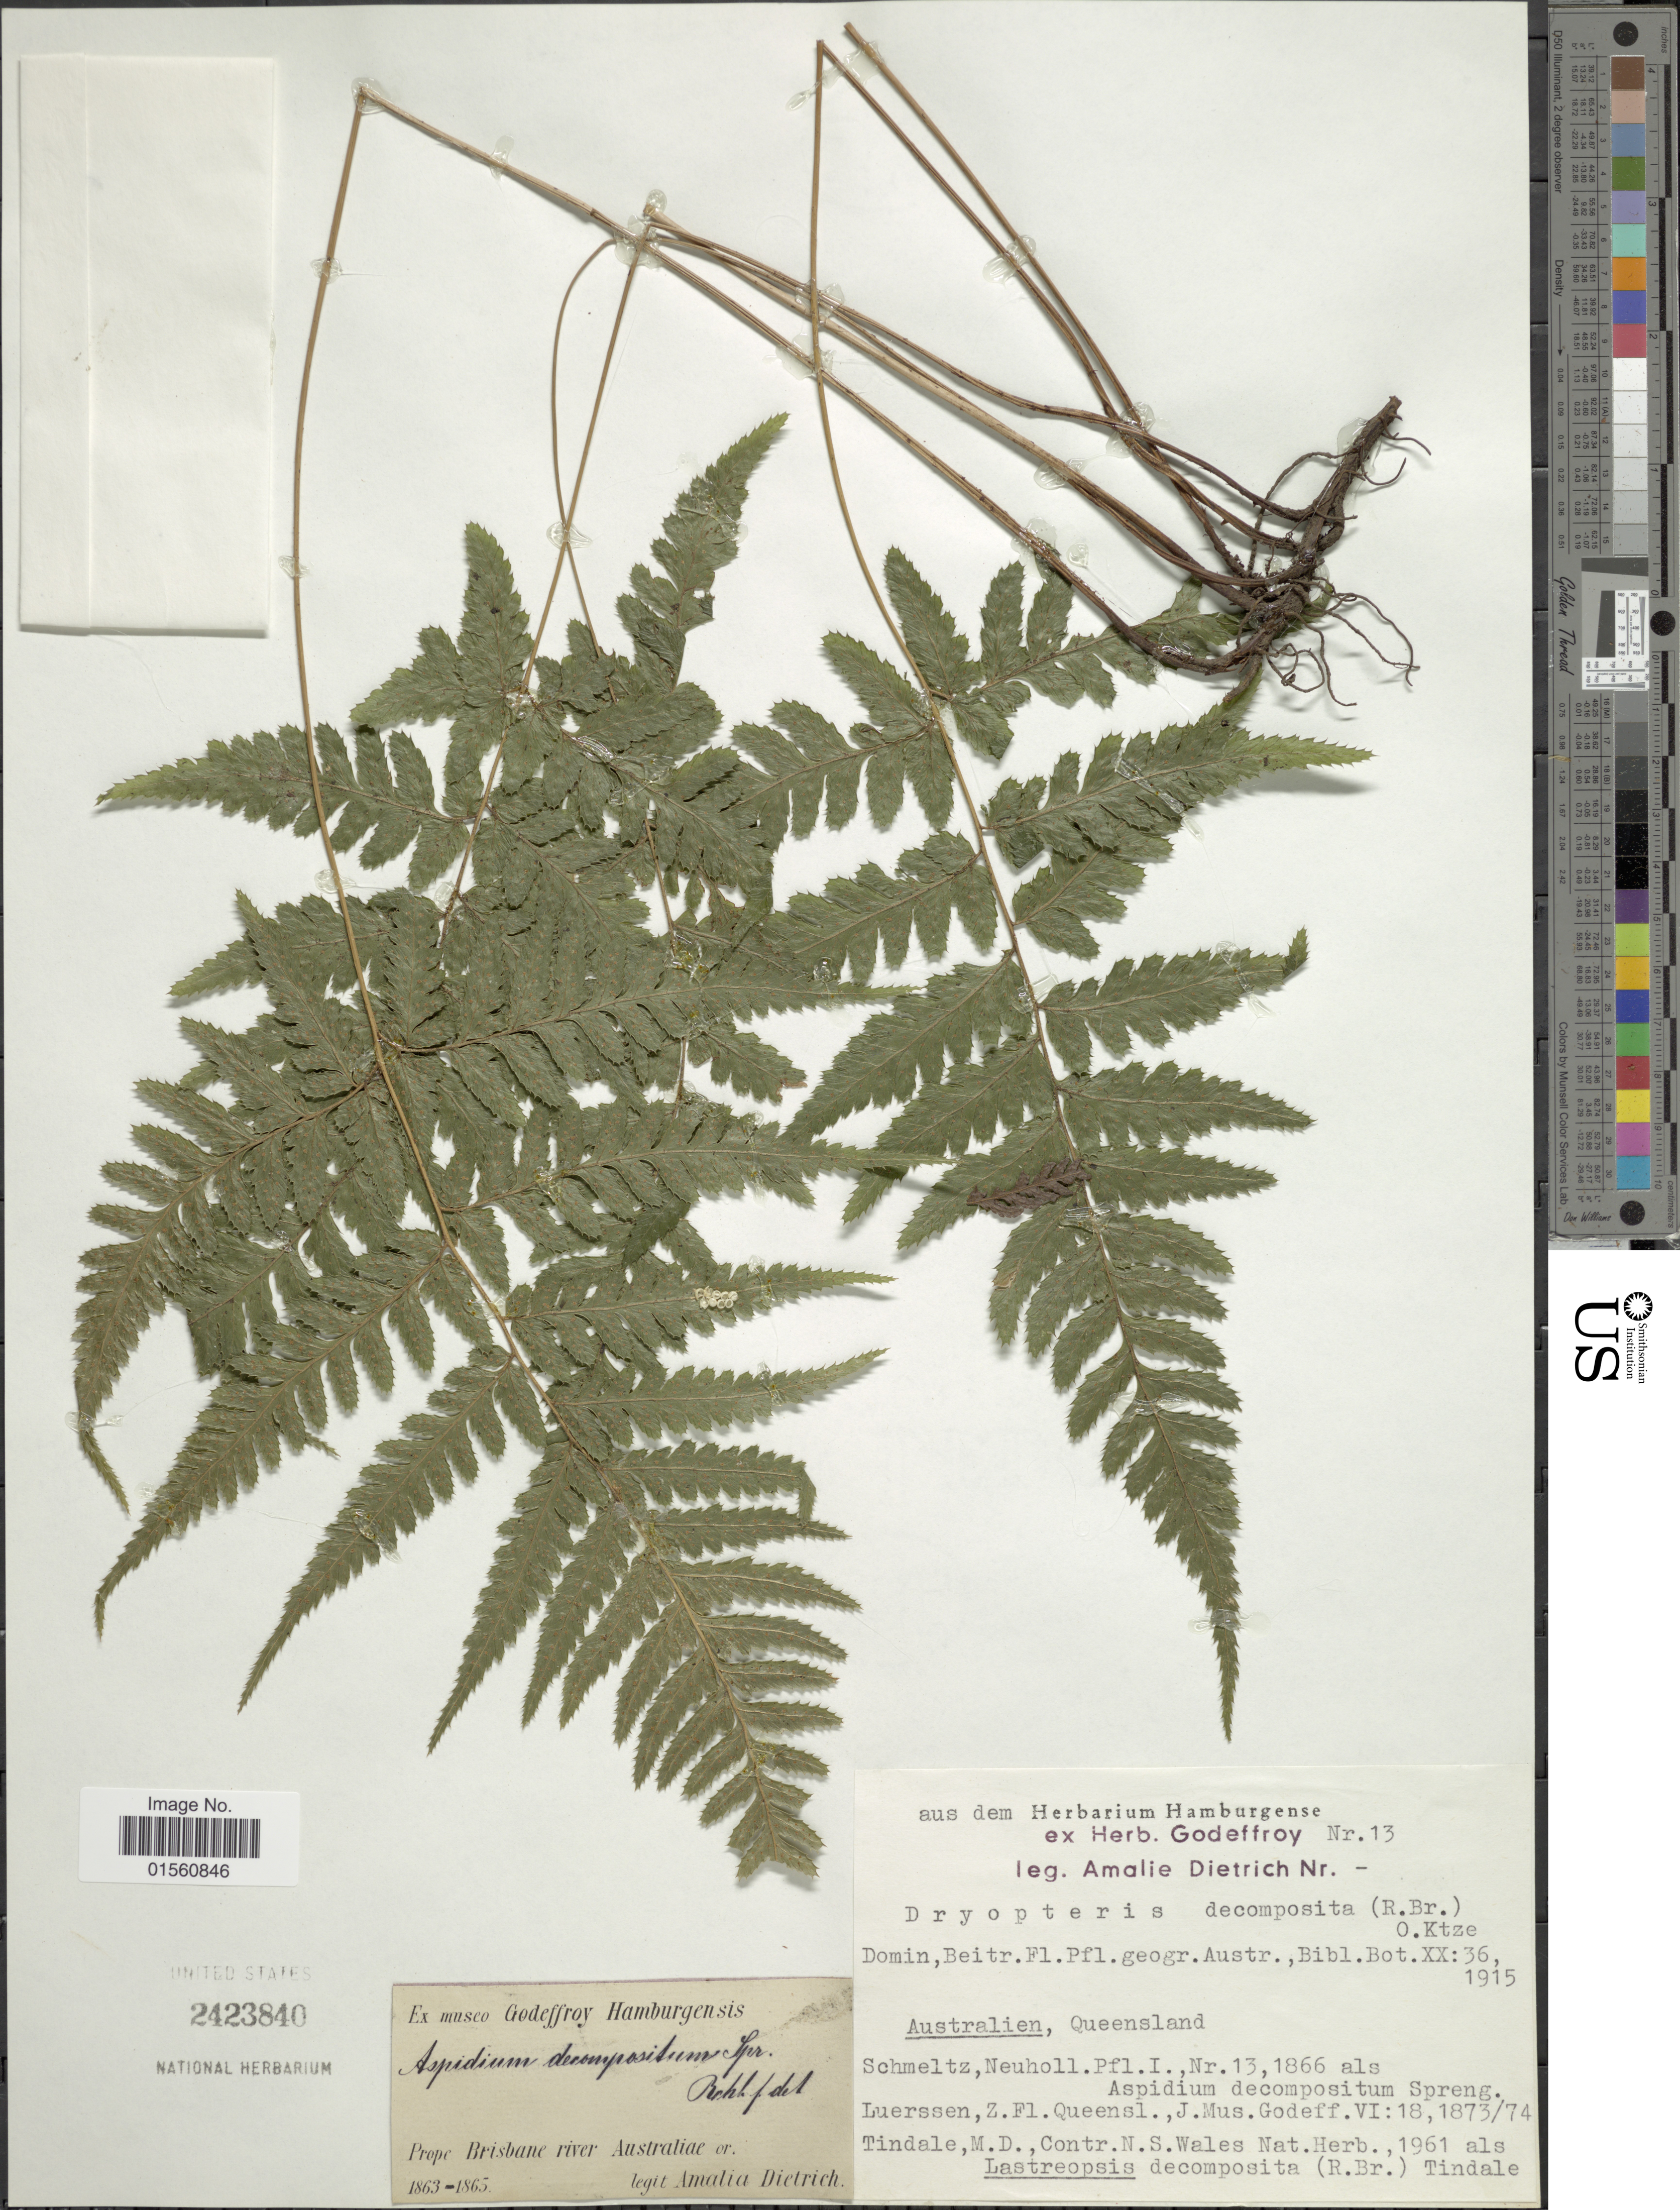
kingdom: Plantae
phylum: Tracheophyta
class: Polypodiopsida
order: Polypodiales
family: Dryopteridaceae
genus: Lastreopsis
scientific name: Lastreopsis decomposita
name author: (R. Br.) Tindale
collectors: A. Dietrich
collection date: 1873-06-18/1874-06-18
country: Australia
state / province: Queensland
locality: Prope Brisbane river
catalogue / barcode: US 2423840